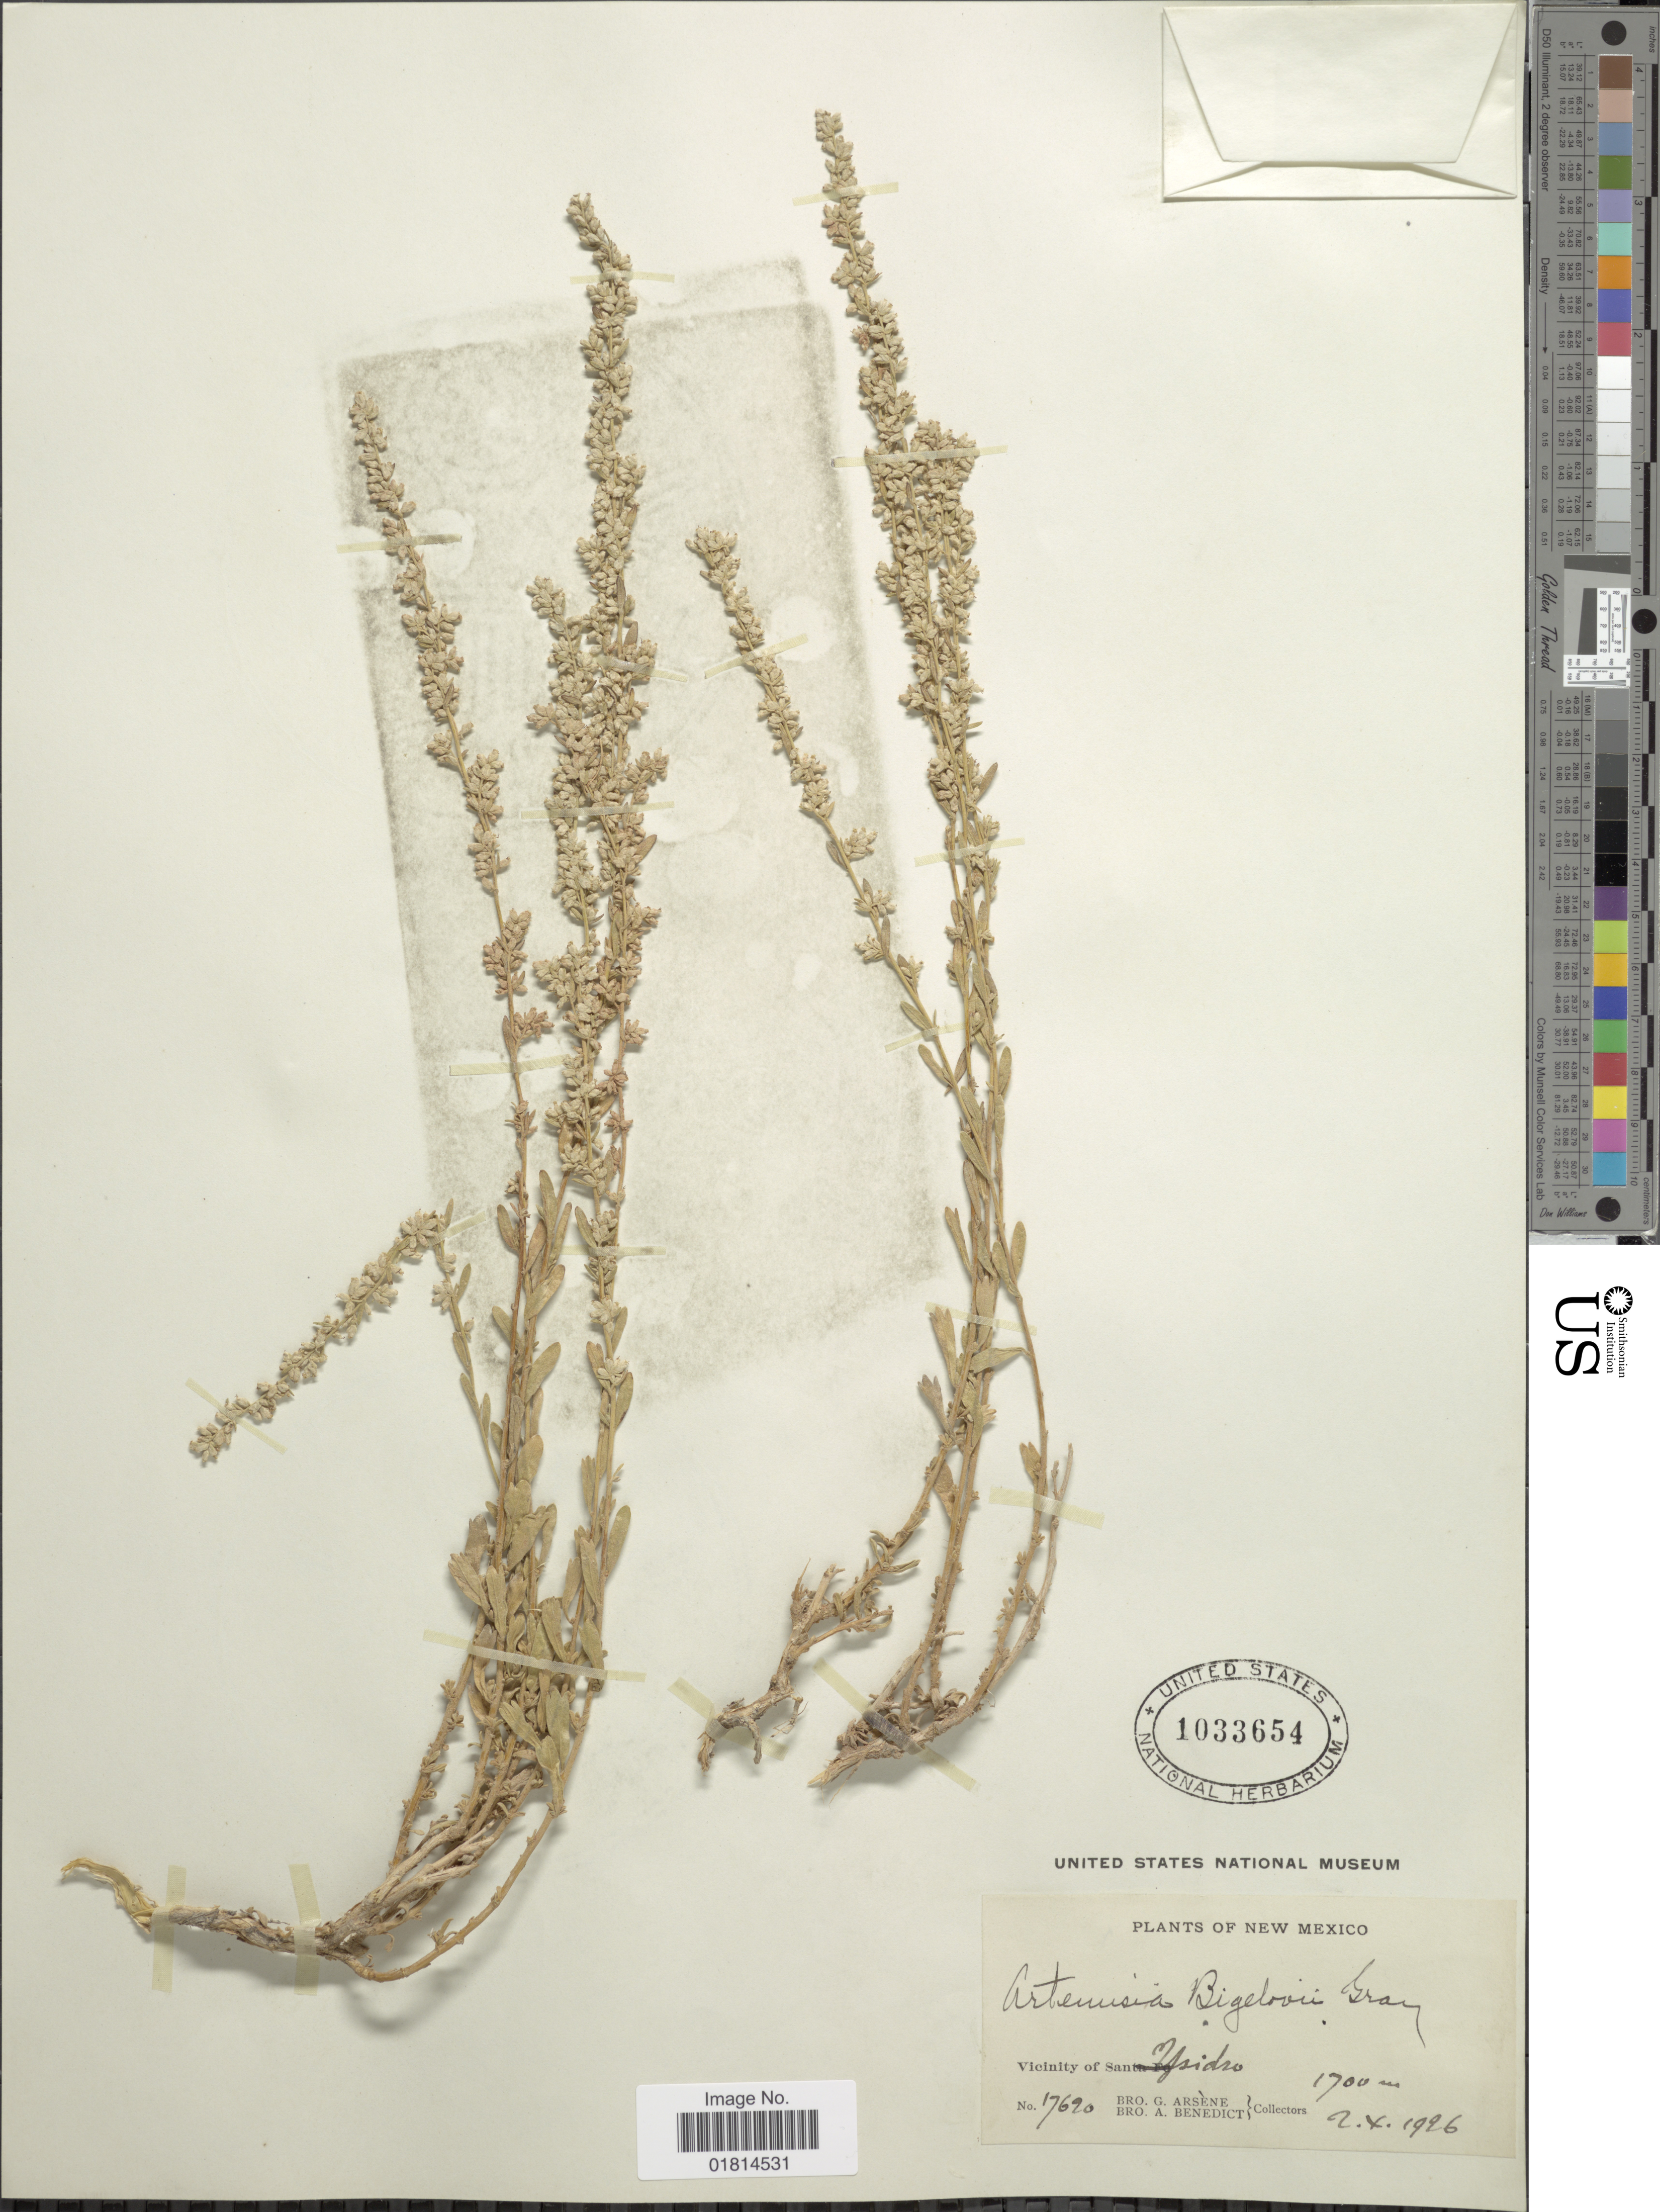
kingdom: Plantae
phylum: Tracheophyta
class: Magnoliopsida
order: Asterales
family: Asteraceae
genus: Artemisia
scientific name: Artemisia bigelovii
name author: A. Gray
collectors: Bro. G. Arsène & Bro. A. Benedict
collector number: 17620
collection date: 1926-10-02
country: United States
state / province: New Mexico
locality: Vicinity of San Ysidro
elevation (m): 1700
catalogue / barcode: US 1033654